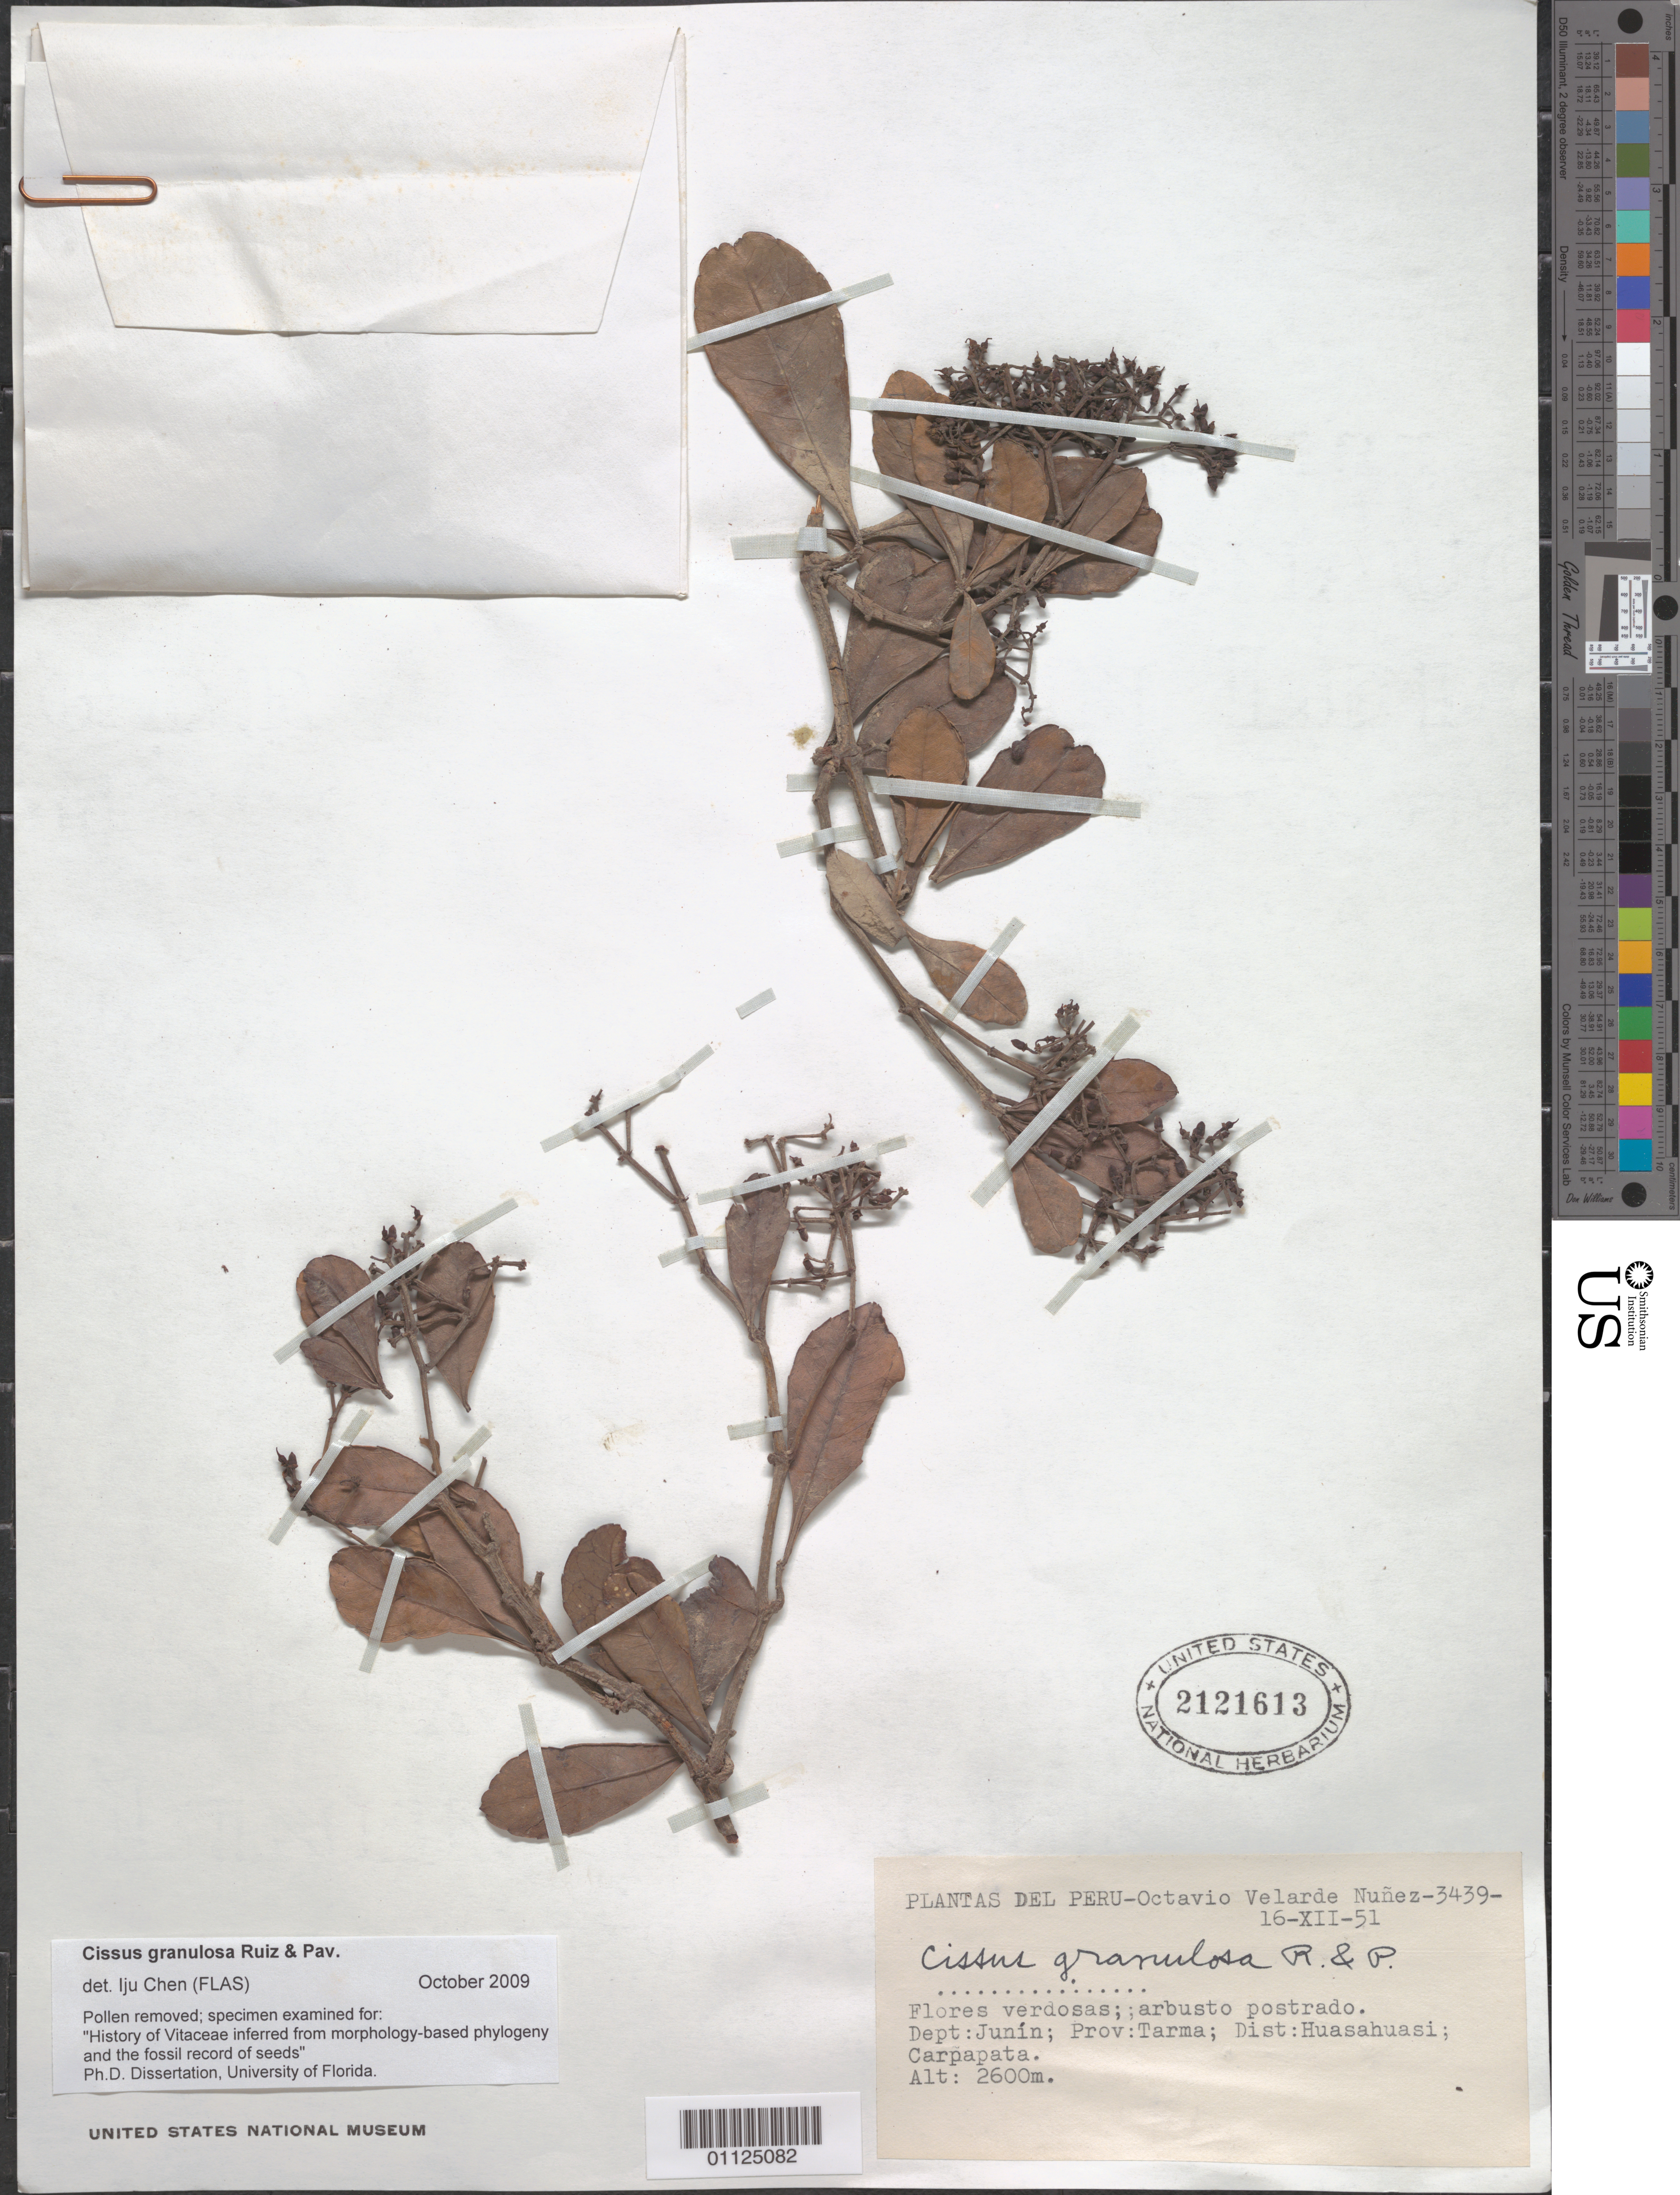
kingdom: Plantae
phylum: Tracheophyta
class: Magnoliopsida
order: Vitales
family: Vitaceae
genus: Clematicissus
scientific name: Clematicissus granulosa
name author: (Ruiz & Pav.) Lombardi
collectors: O. Nuñez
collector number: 3439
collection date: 1951-12-16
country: Peru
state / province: Junín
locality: Prov Tarma; Dist Huasahuasi. Carpapata.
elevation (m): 2600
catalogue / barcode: US 2121613